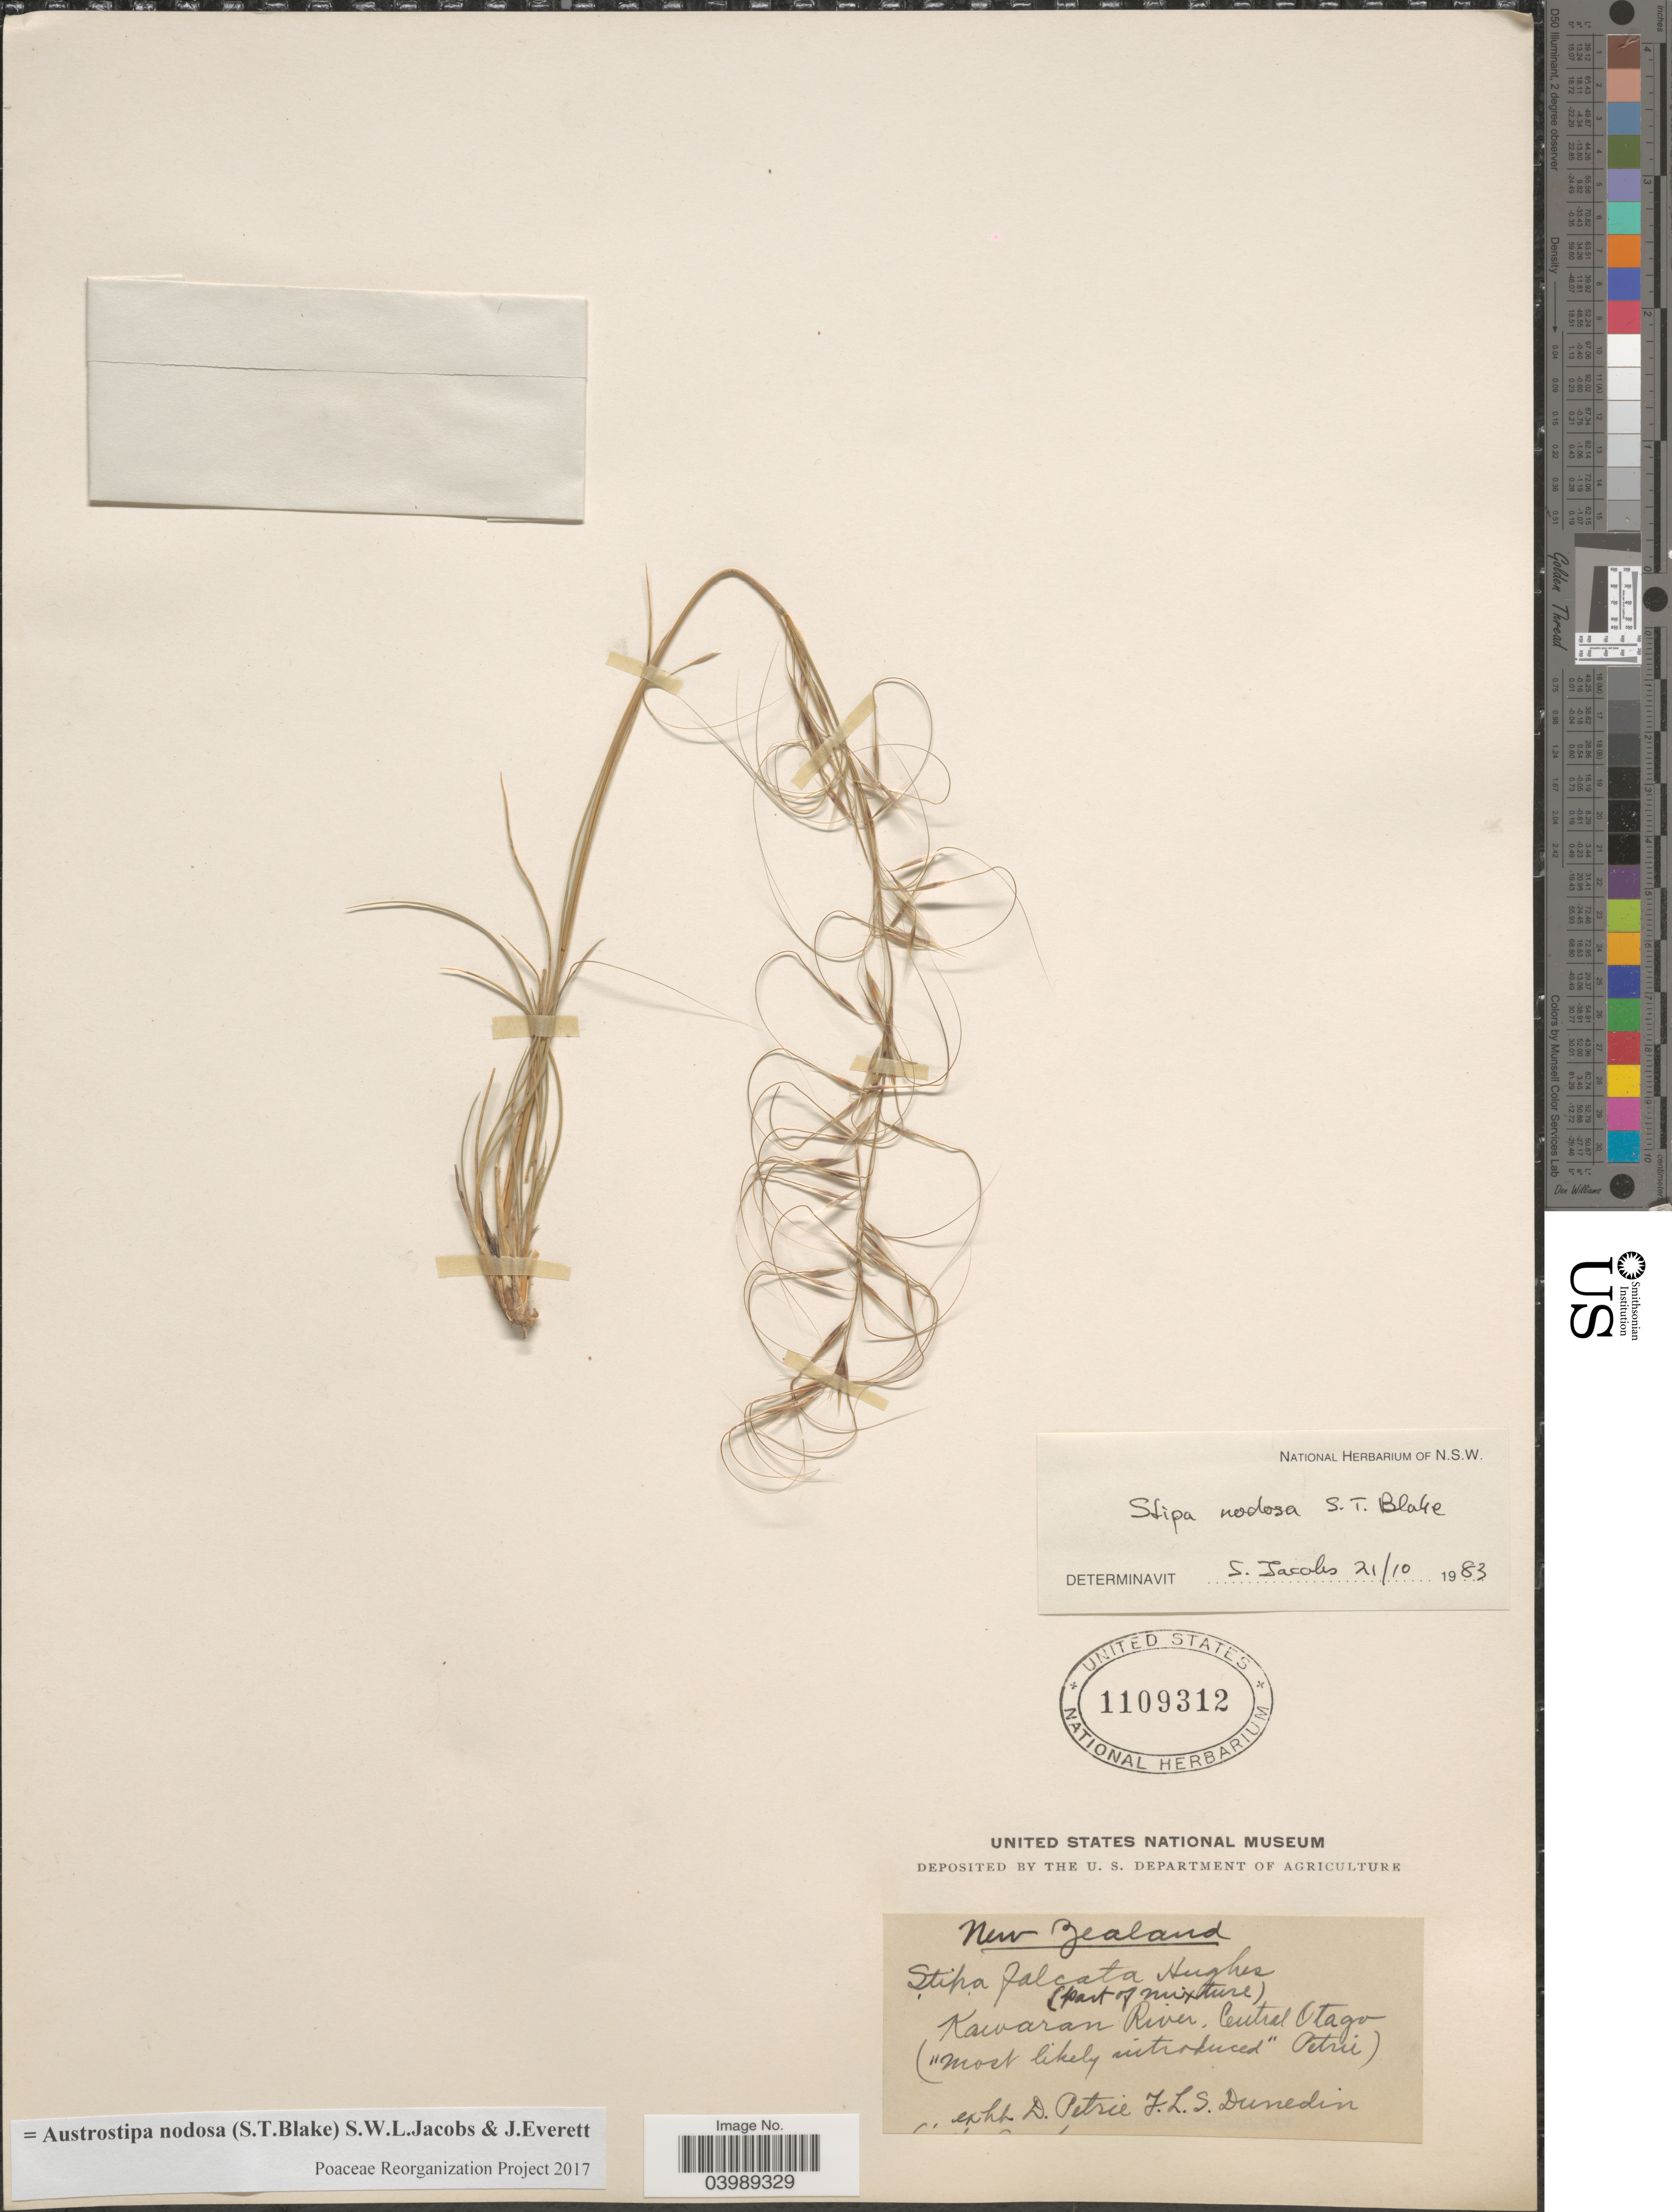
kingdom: Plantae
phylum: Tracheophyta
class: Liliopsida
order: Poales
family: Poaceae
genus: Austrostipa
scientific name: Austrostipa nodosa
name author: (S.T. Blake) S.W.L. Jacobs & J. Everett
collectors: Ex Herb. D. Petrie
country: New Zealand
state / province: Otago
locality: Kawaran River, Central Otago.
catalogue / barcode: US 1109312